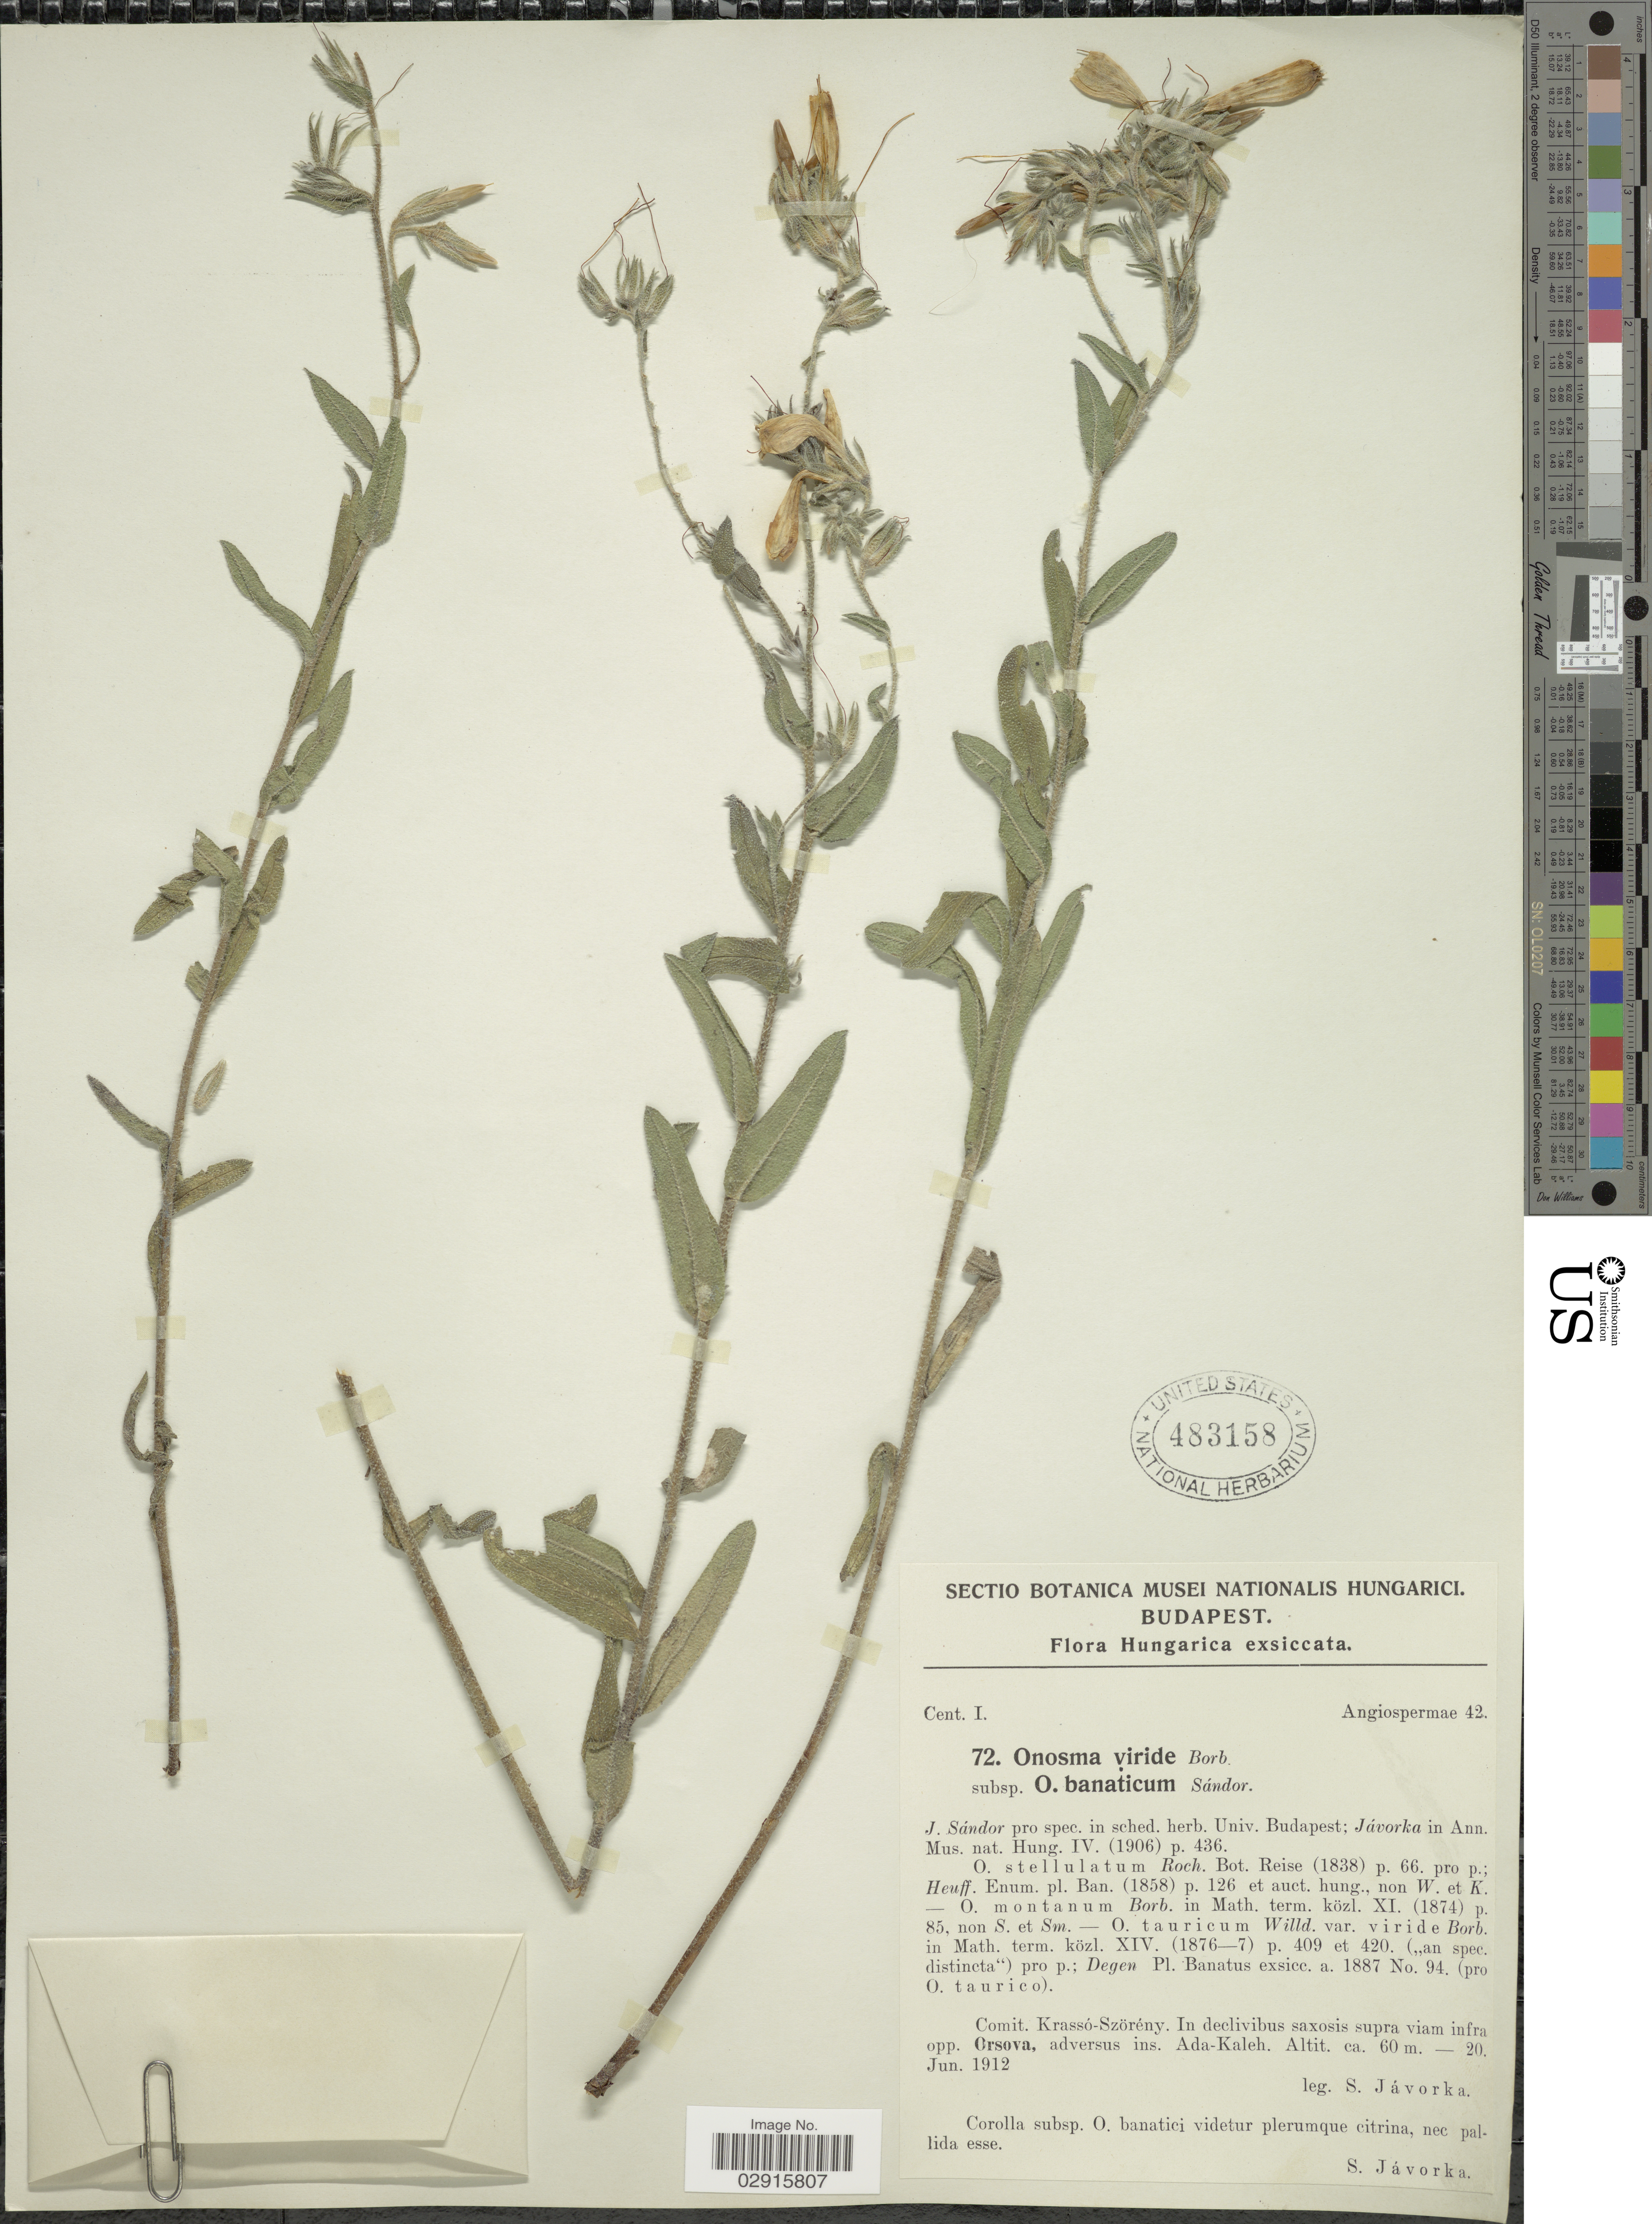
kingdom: Plantae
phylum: Tracheophyta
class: Magnoliopsida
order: Boraginales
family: Boraginaceae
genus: Onosma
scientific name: Onosma viridis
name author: Jáv.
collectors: S. Javorka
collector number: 72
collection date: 1912-06-20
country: Hungary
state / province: Budapest, Capital District of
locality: Hungarica. Comit. Krassó-Szörény. In declivibus saxosis supra viam infra opp. Orsova, adversus ins. Ada-Kaleh.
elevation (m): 60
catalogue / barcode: US 483158